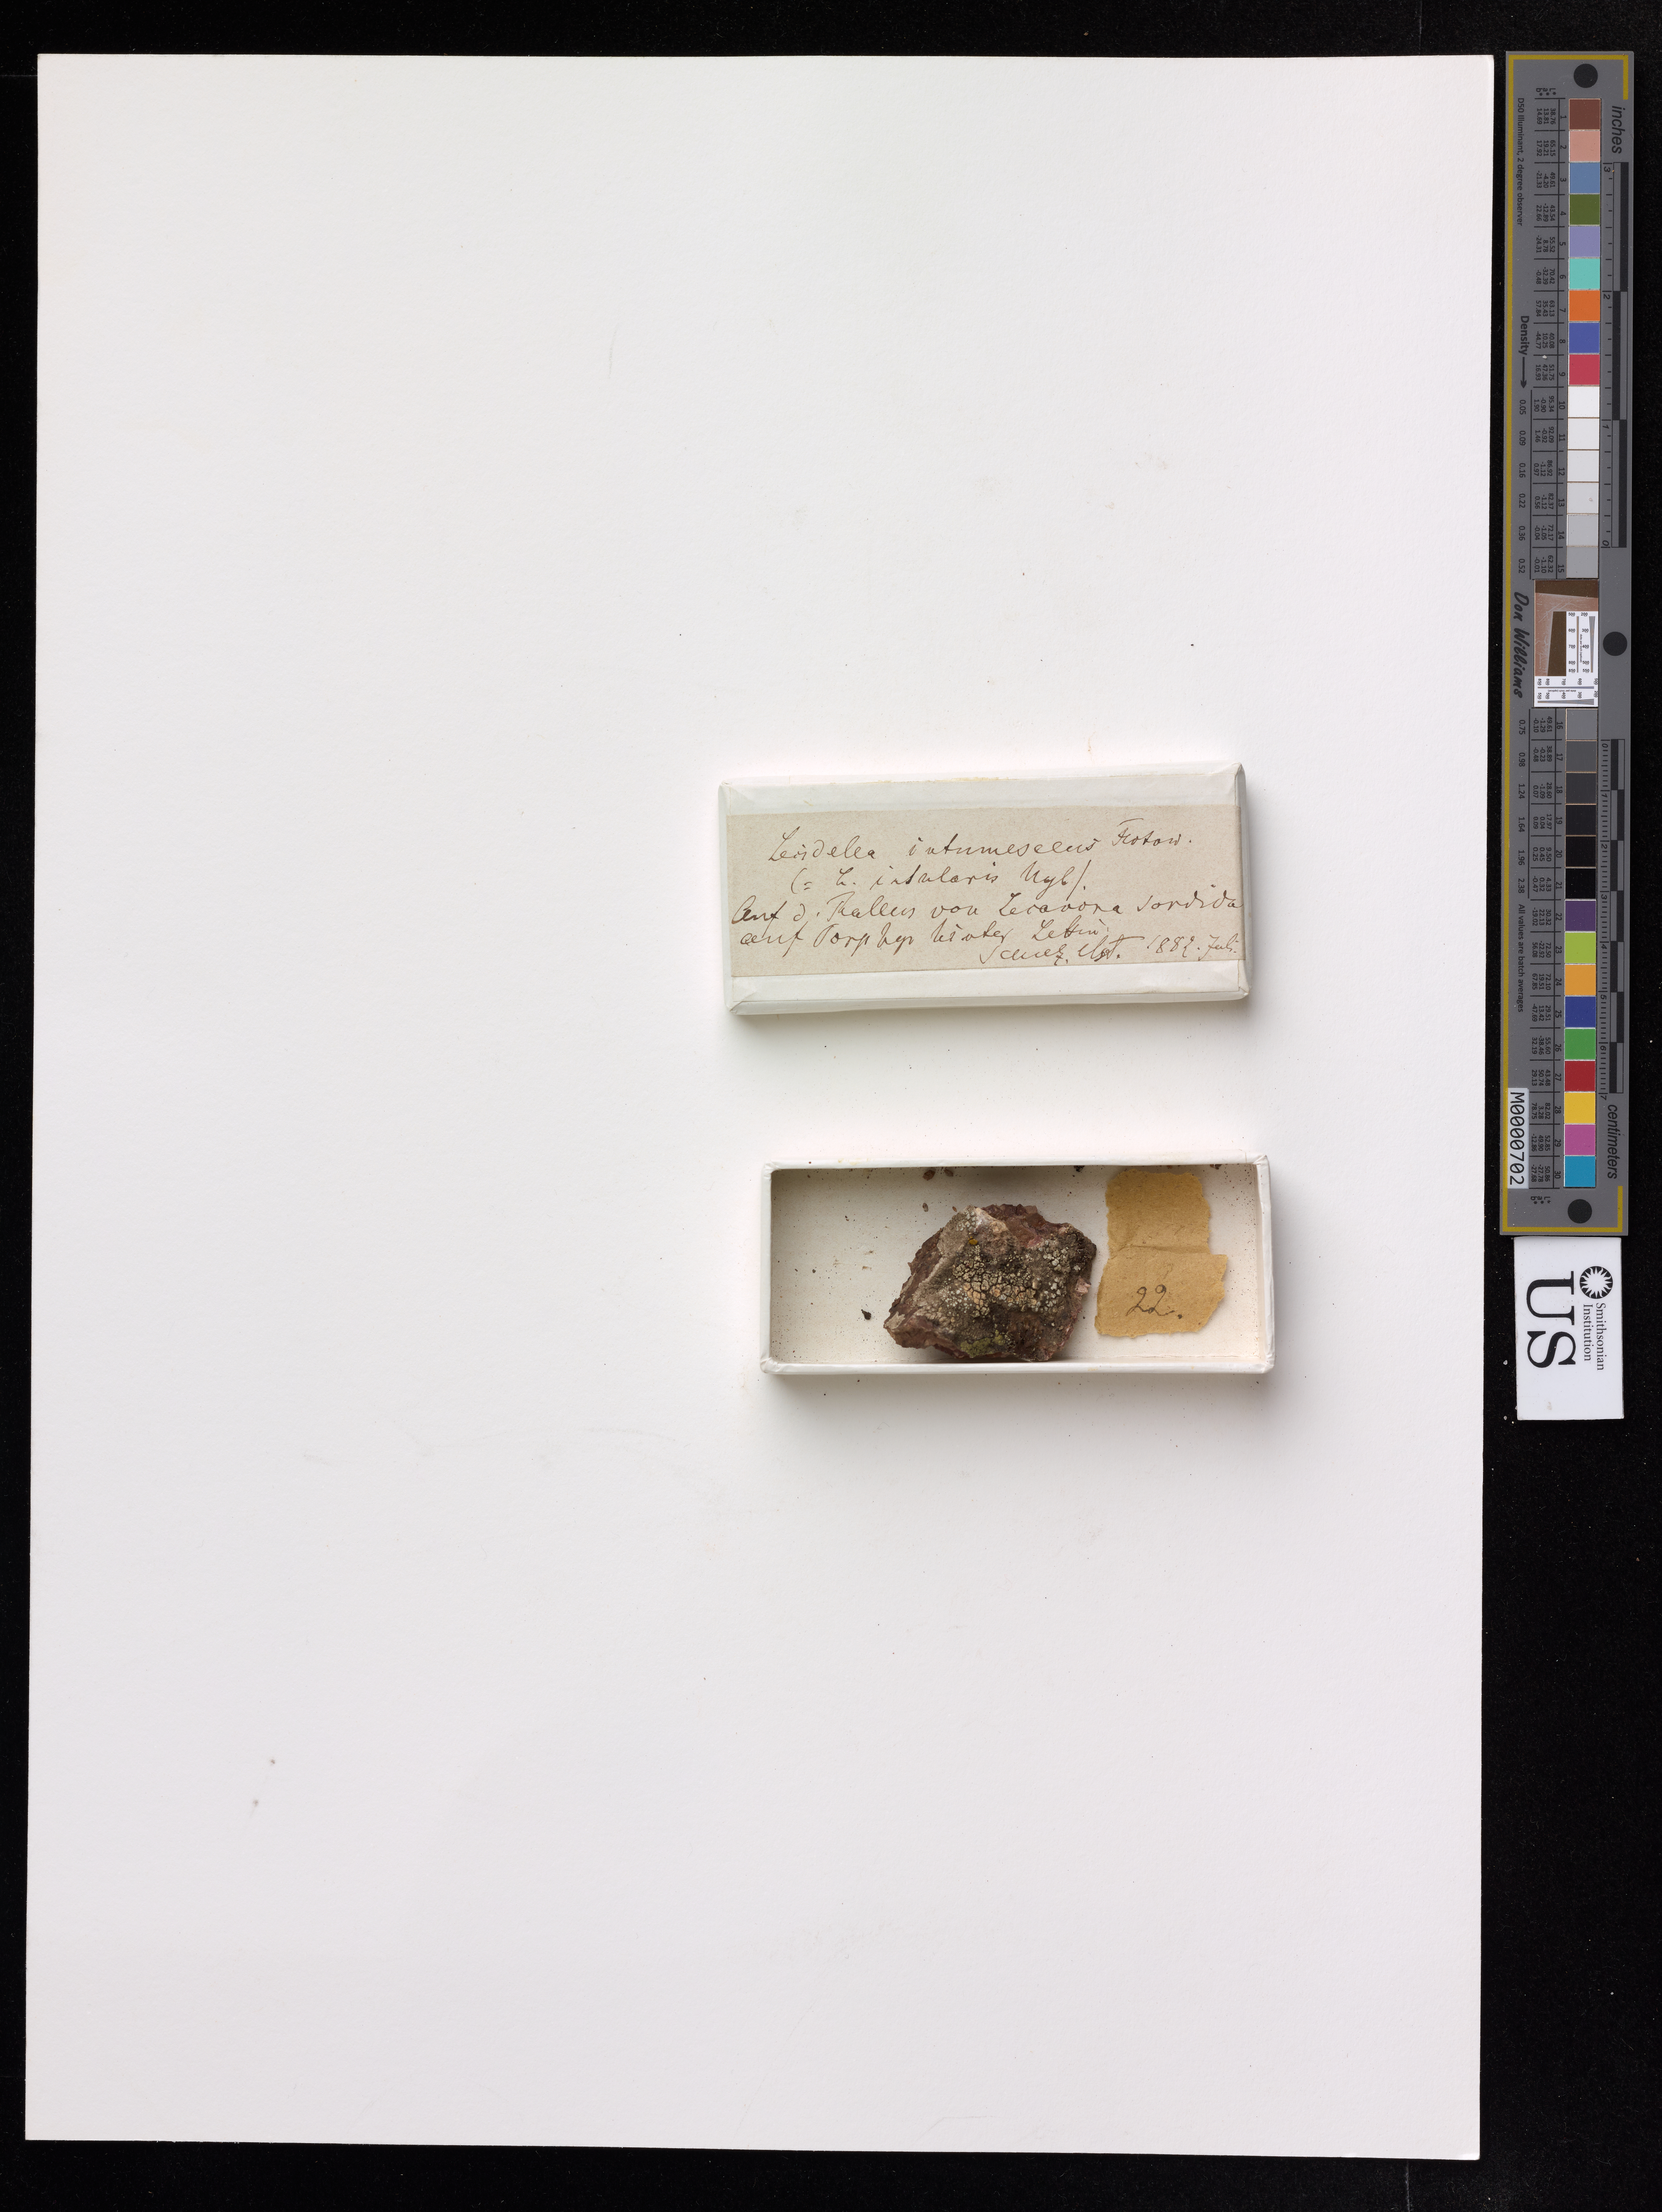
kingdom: Fungi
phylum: Ascomycota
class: Lecanoromycetes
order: Lecideales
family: Lecideaceae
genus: Lecidea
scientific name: Lecidea intumescens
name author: (Flot.) Nyl.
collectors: A. Schulz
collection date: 1882-07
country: Germany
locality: Lebin